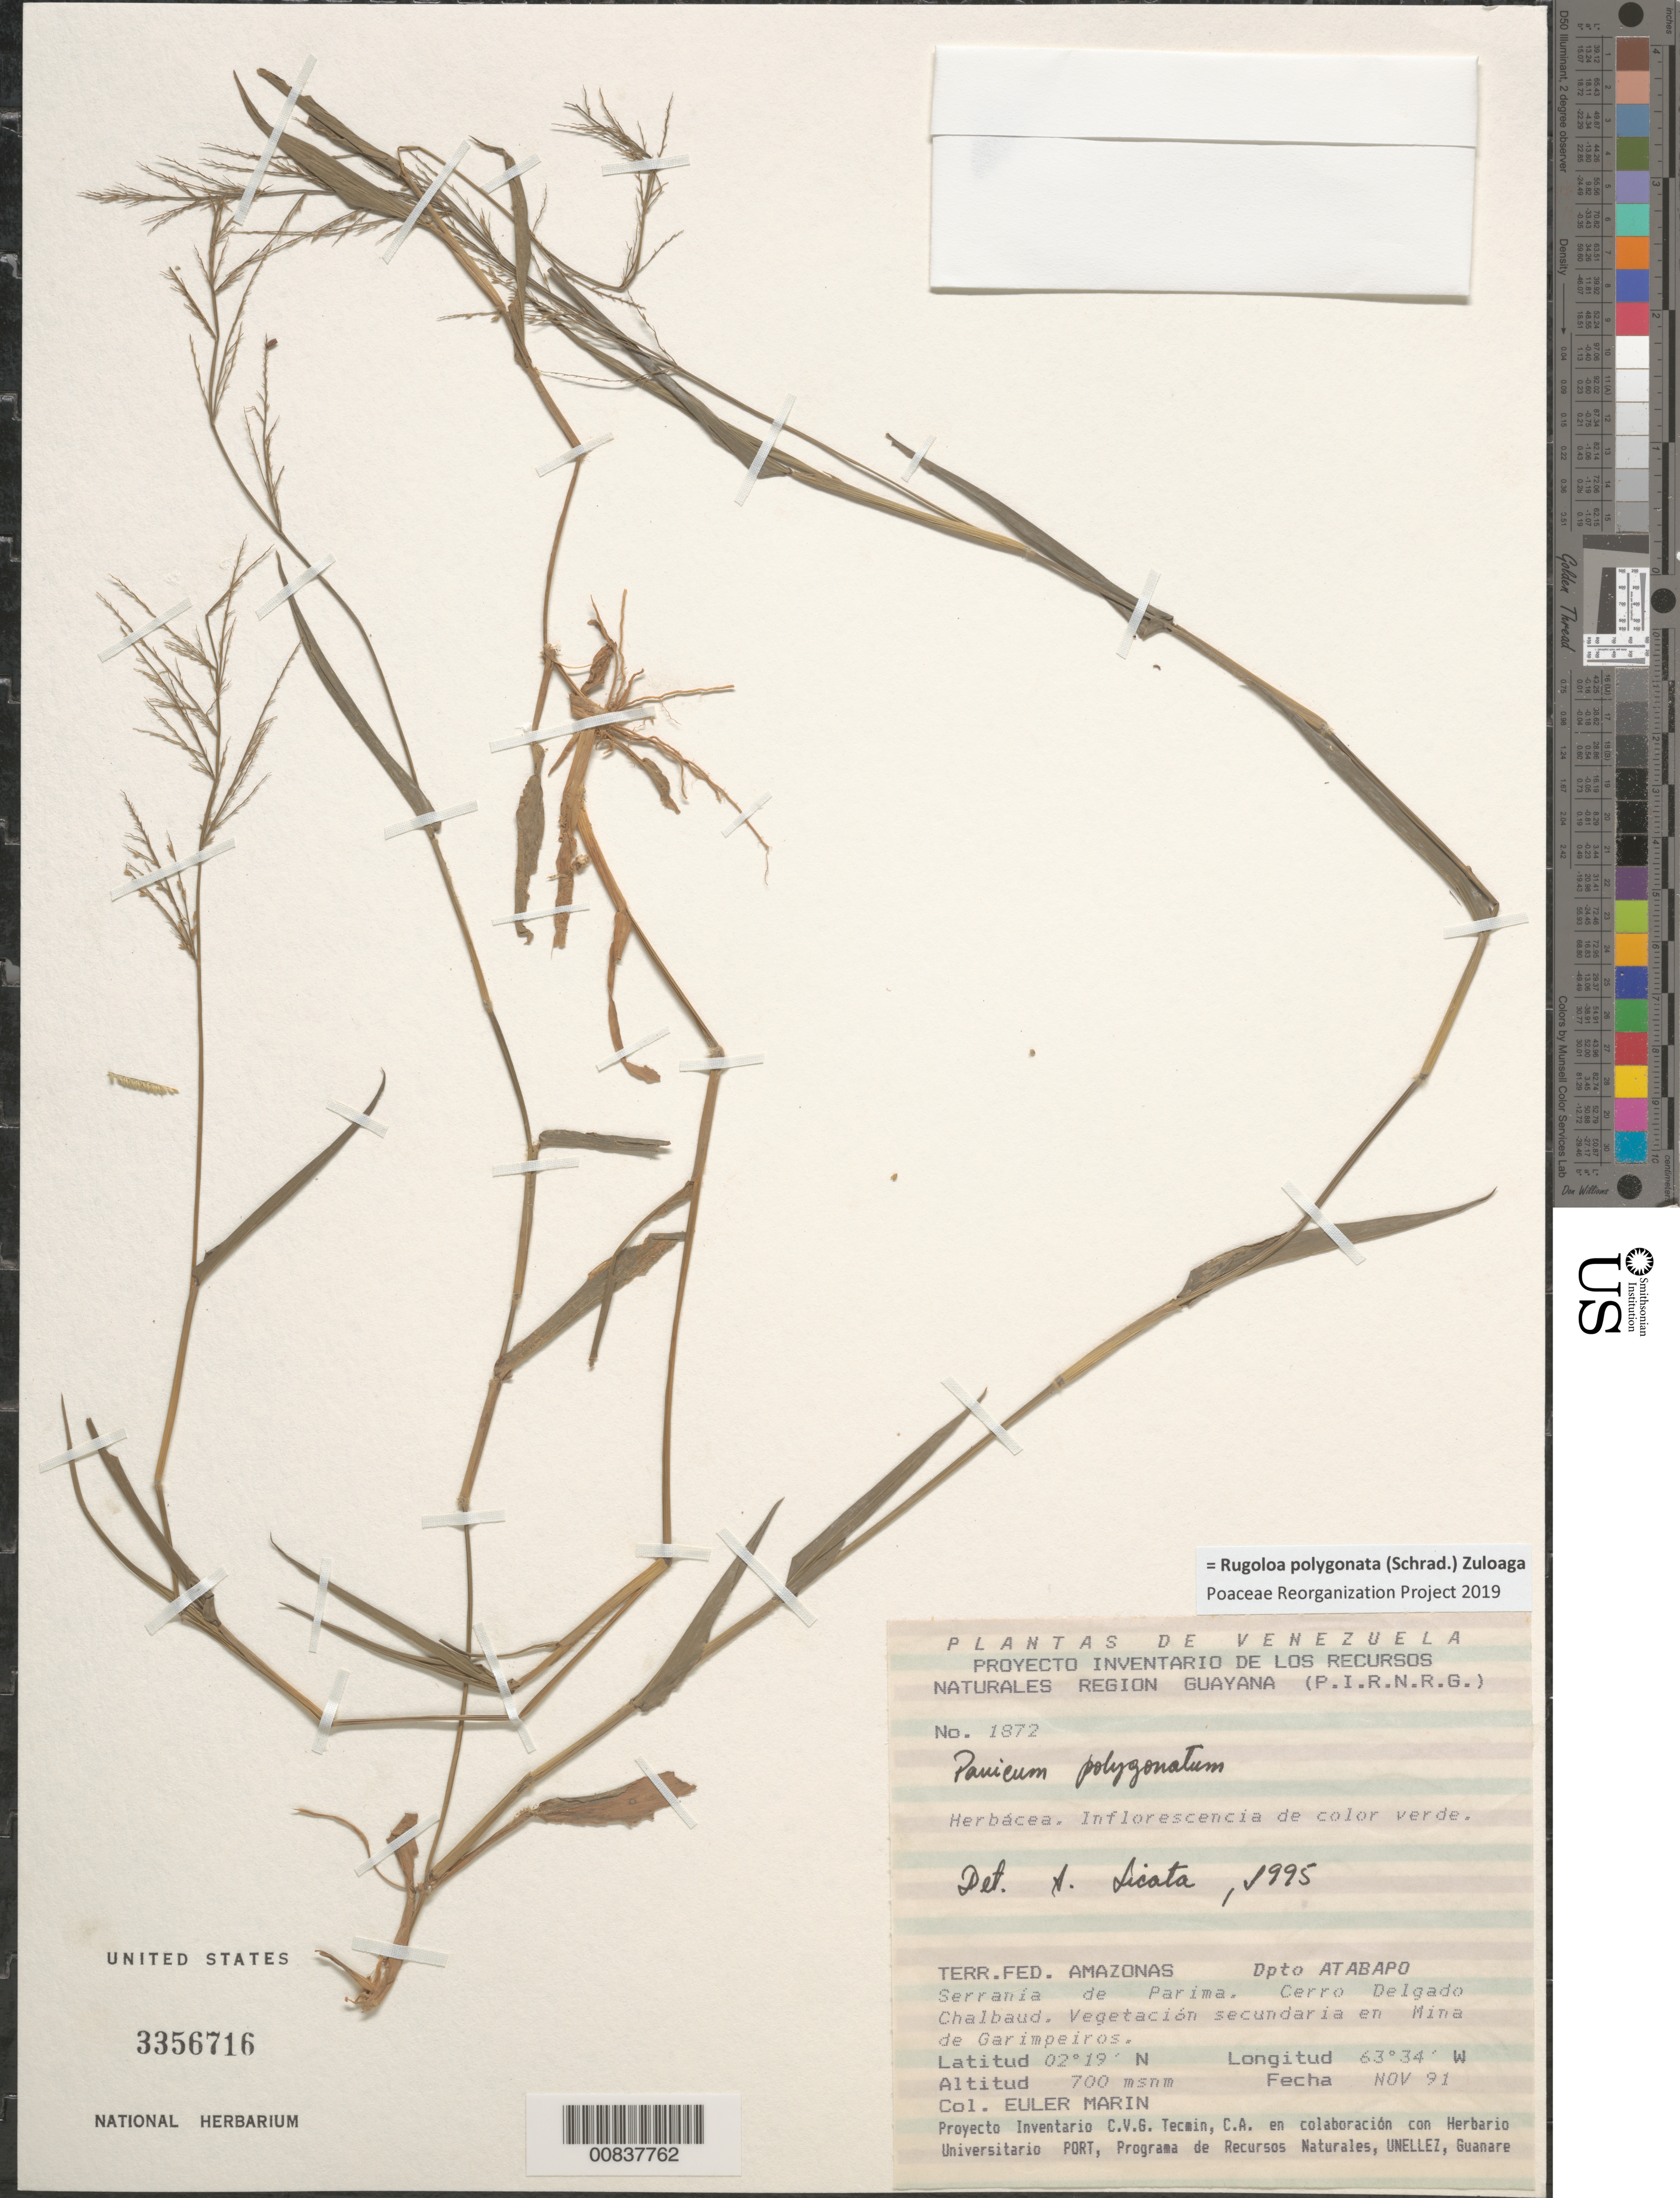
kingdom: Plantae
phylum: Tracheophyta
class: Liliopsida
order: Poales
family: Poaceae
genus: Panicum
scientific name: Panicum polygonatum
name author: Schrad.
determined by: Licata, A., (PORT), Univ. Nac. Exp. de los Llanos Ezequiel Zamora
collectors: E. Marin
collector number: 1872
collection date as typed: Nov-91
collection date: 1991-11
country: Venezuela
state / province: Amazonas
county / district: Atabapo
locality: Serranía de Parima, Cerro Delgado Chalbaud, Mina de Garimpeiros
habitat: Secondary vegetation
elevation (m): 700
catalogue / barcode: US 3356716